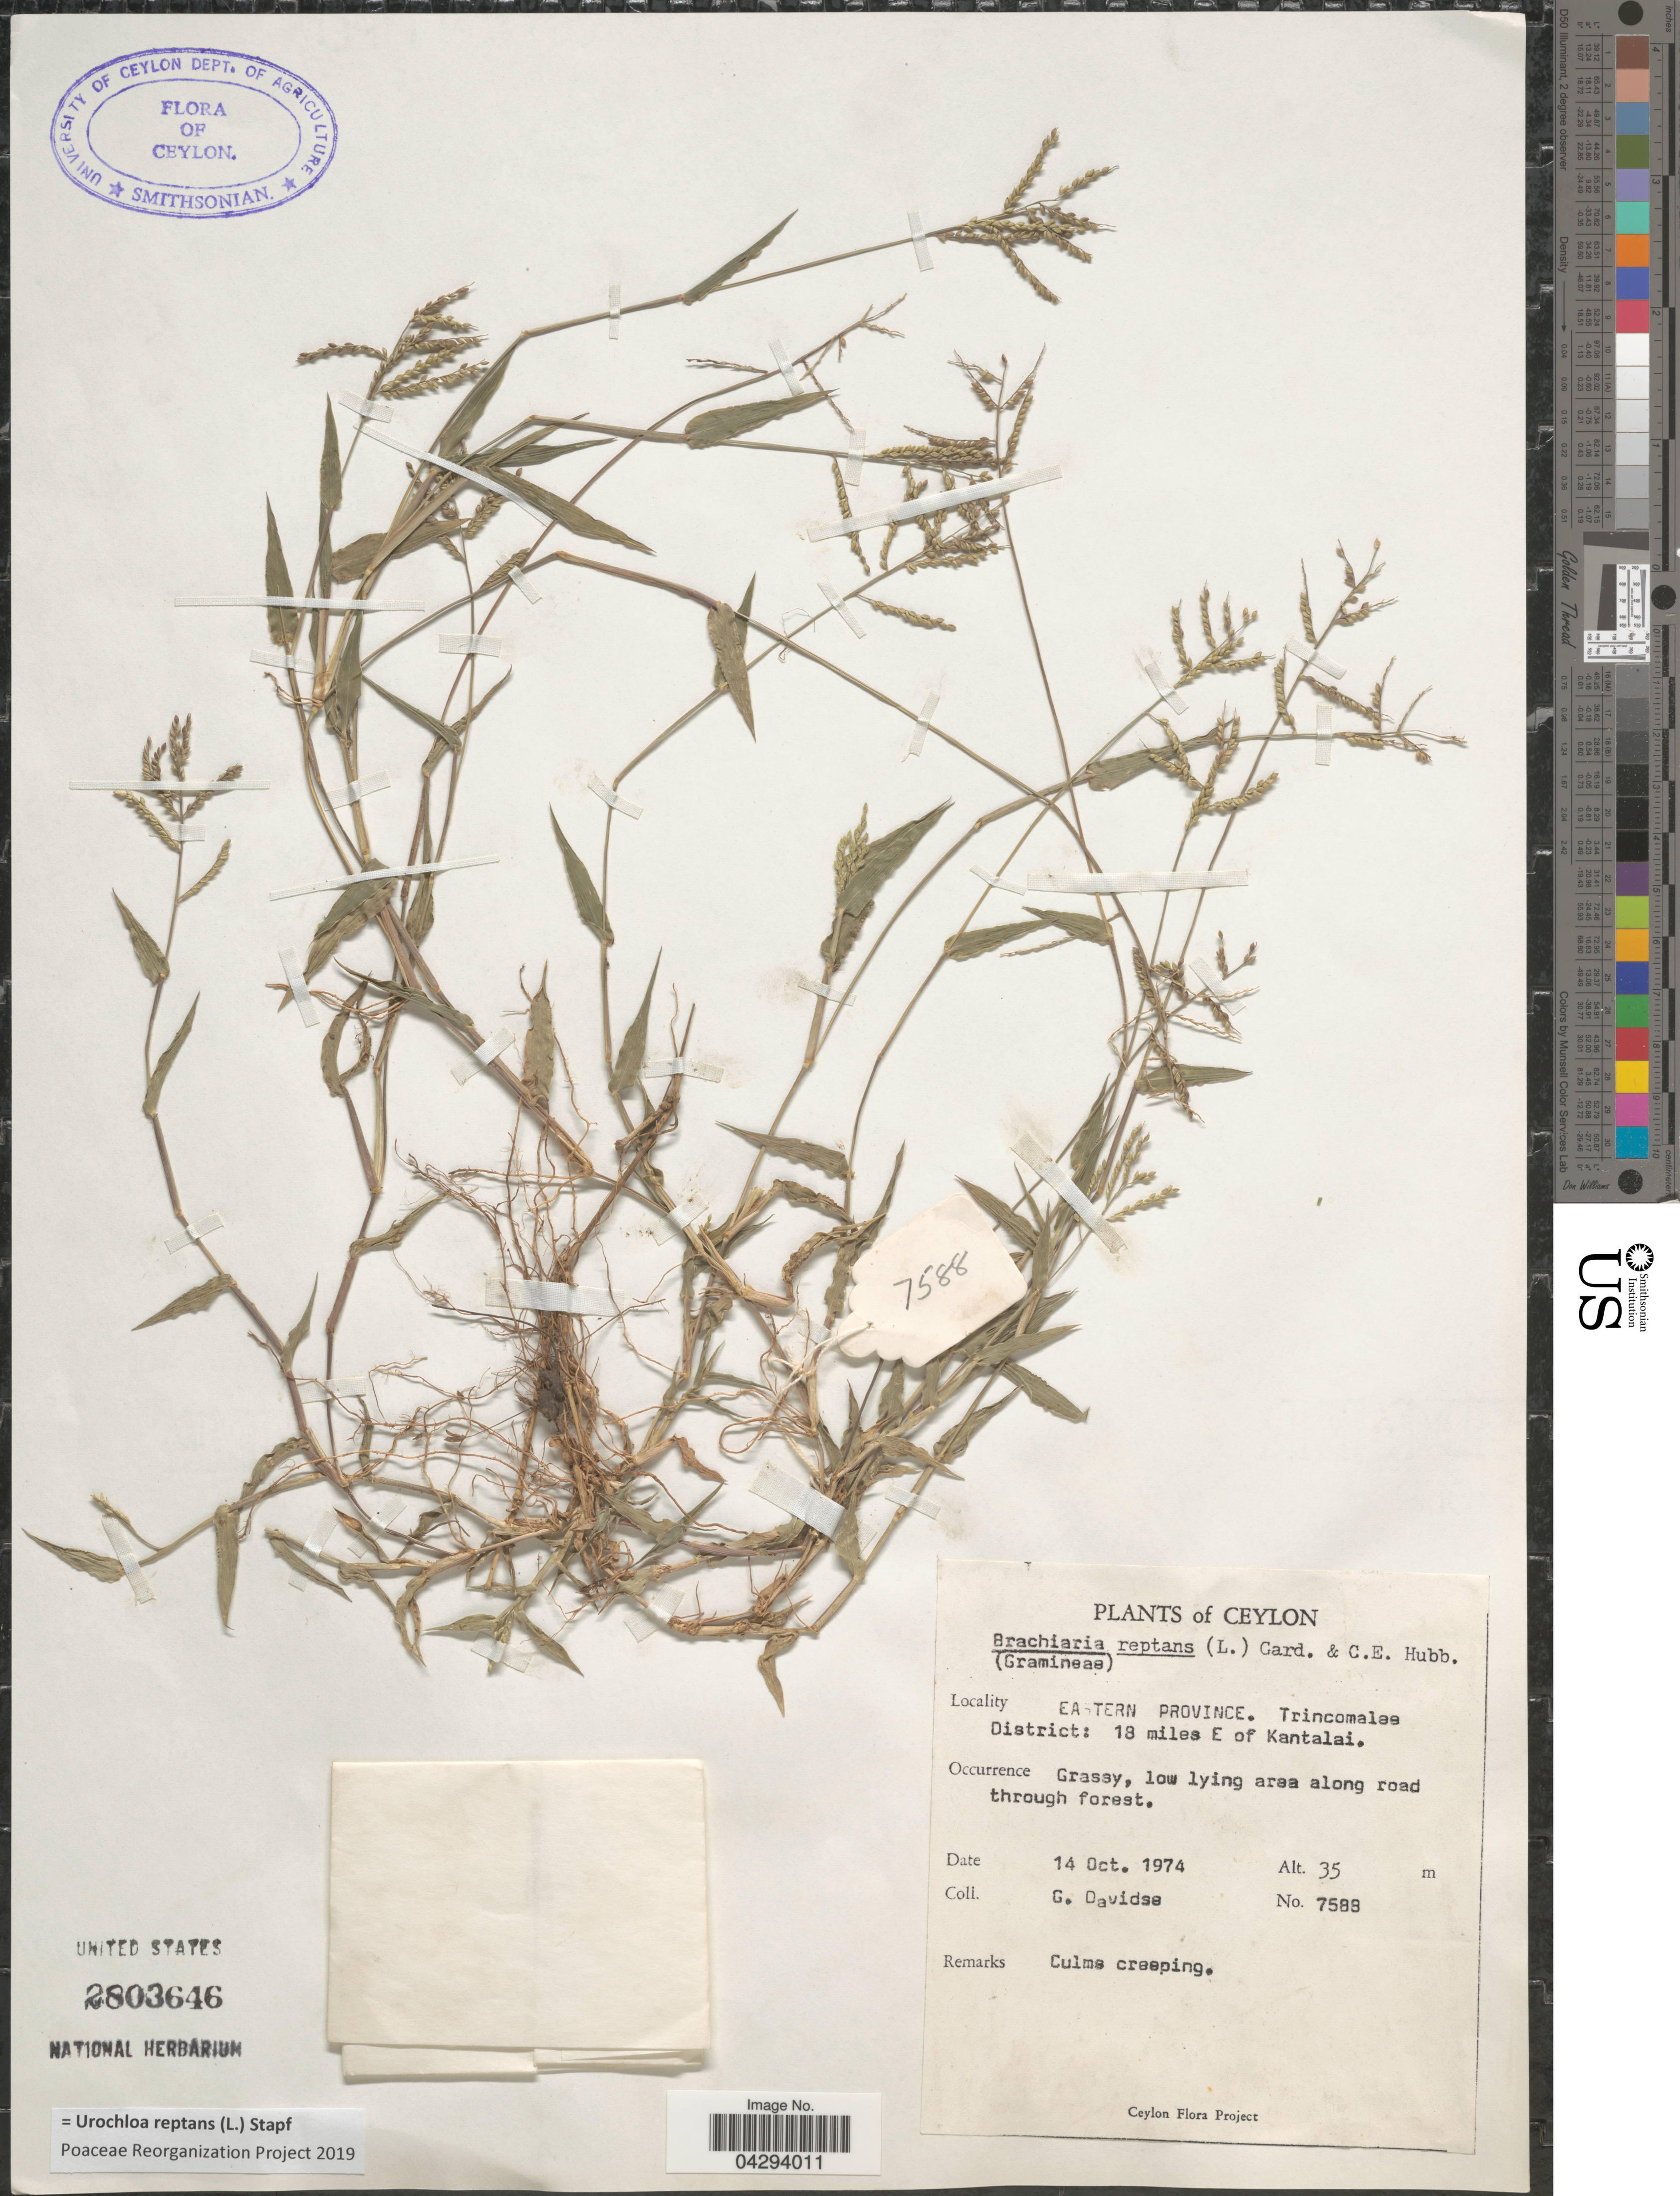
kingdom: Plantae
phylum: Tracheophyta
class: Liliopsida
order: Poales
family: Poaceae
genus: Urochloa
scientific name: Urochloa reptans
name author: (L.) Stapf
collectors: G. Davidse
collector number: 7588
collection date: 1974-10-14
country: Sri Lanka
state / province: Eastern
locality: Ceylon. Trincomalee District: 18 miles E of Kantalai.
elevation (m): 35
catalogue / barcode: US 2803646